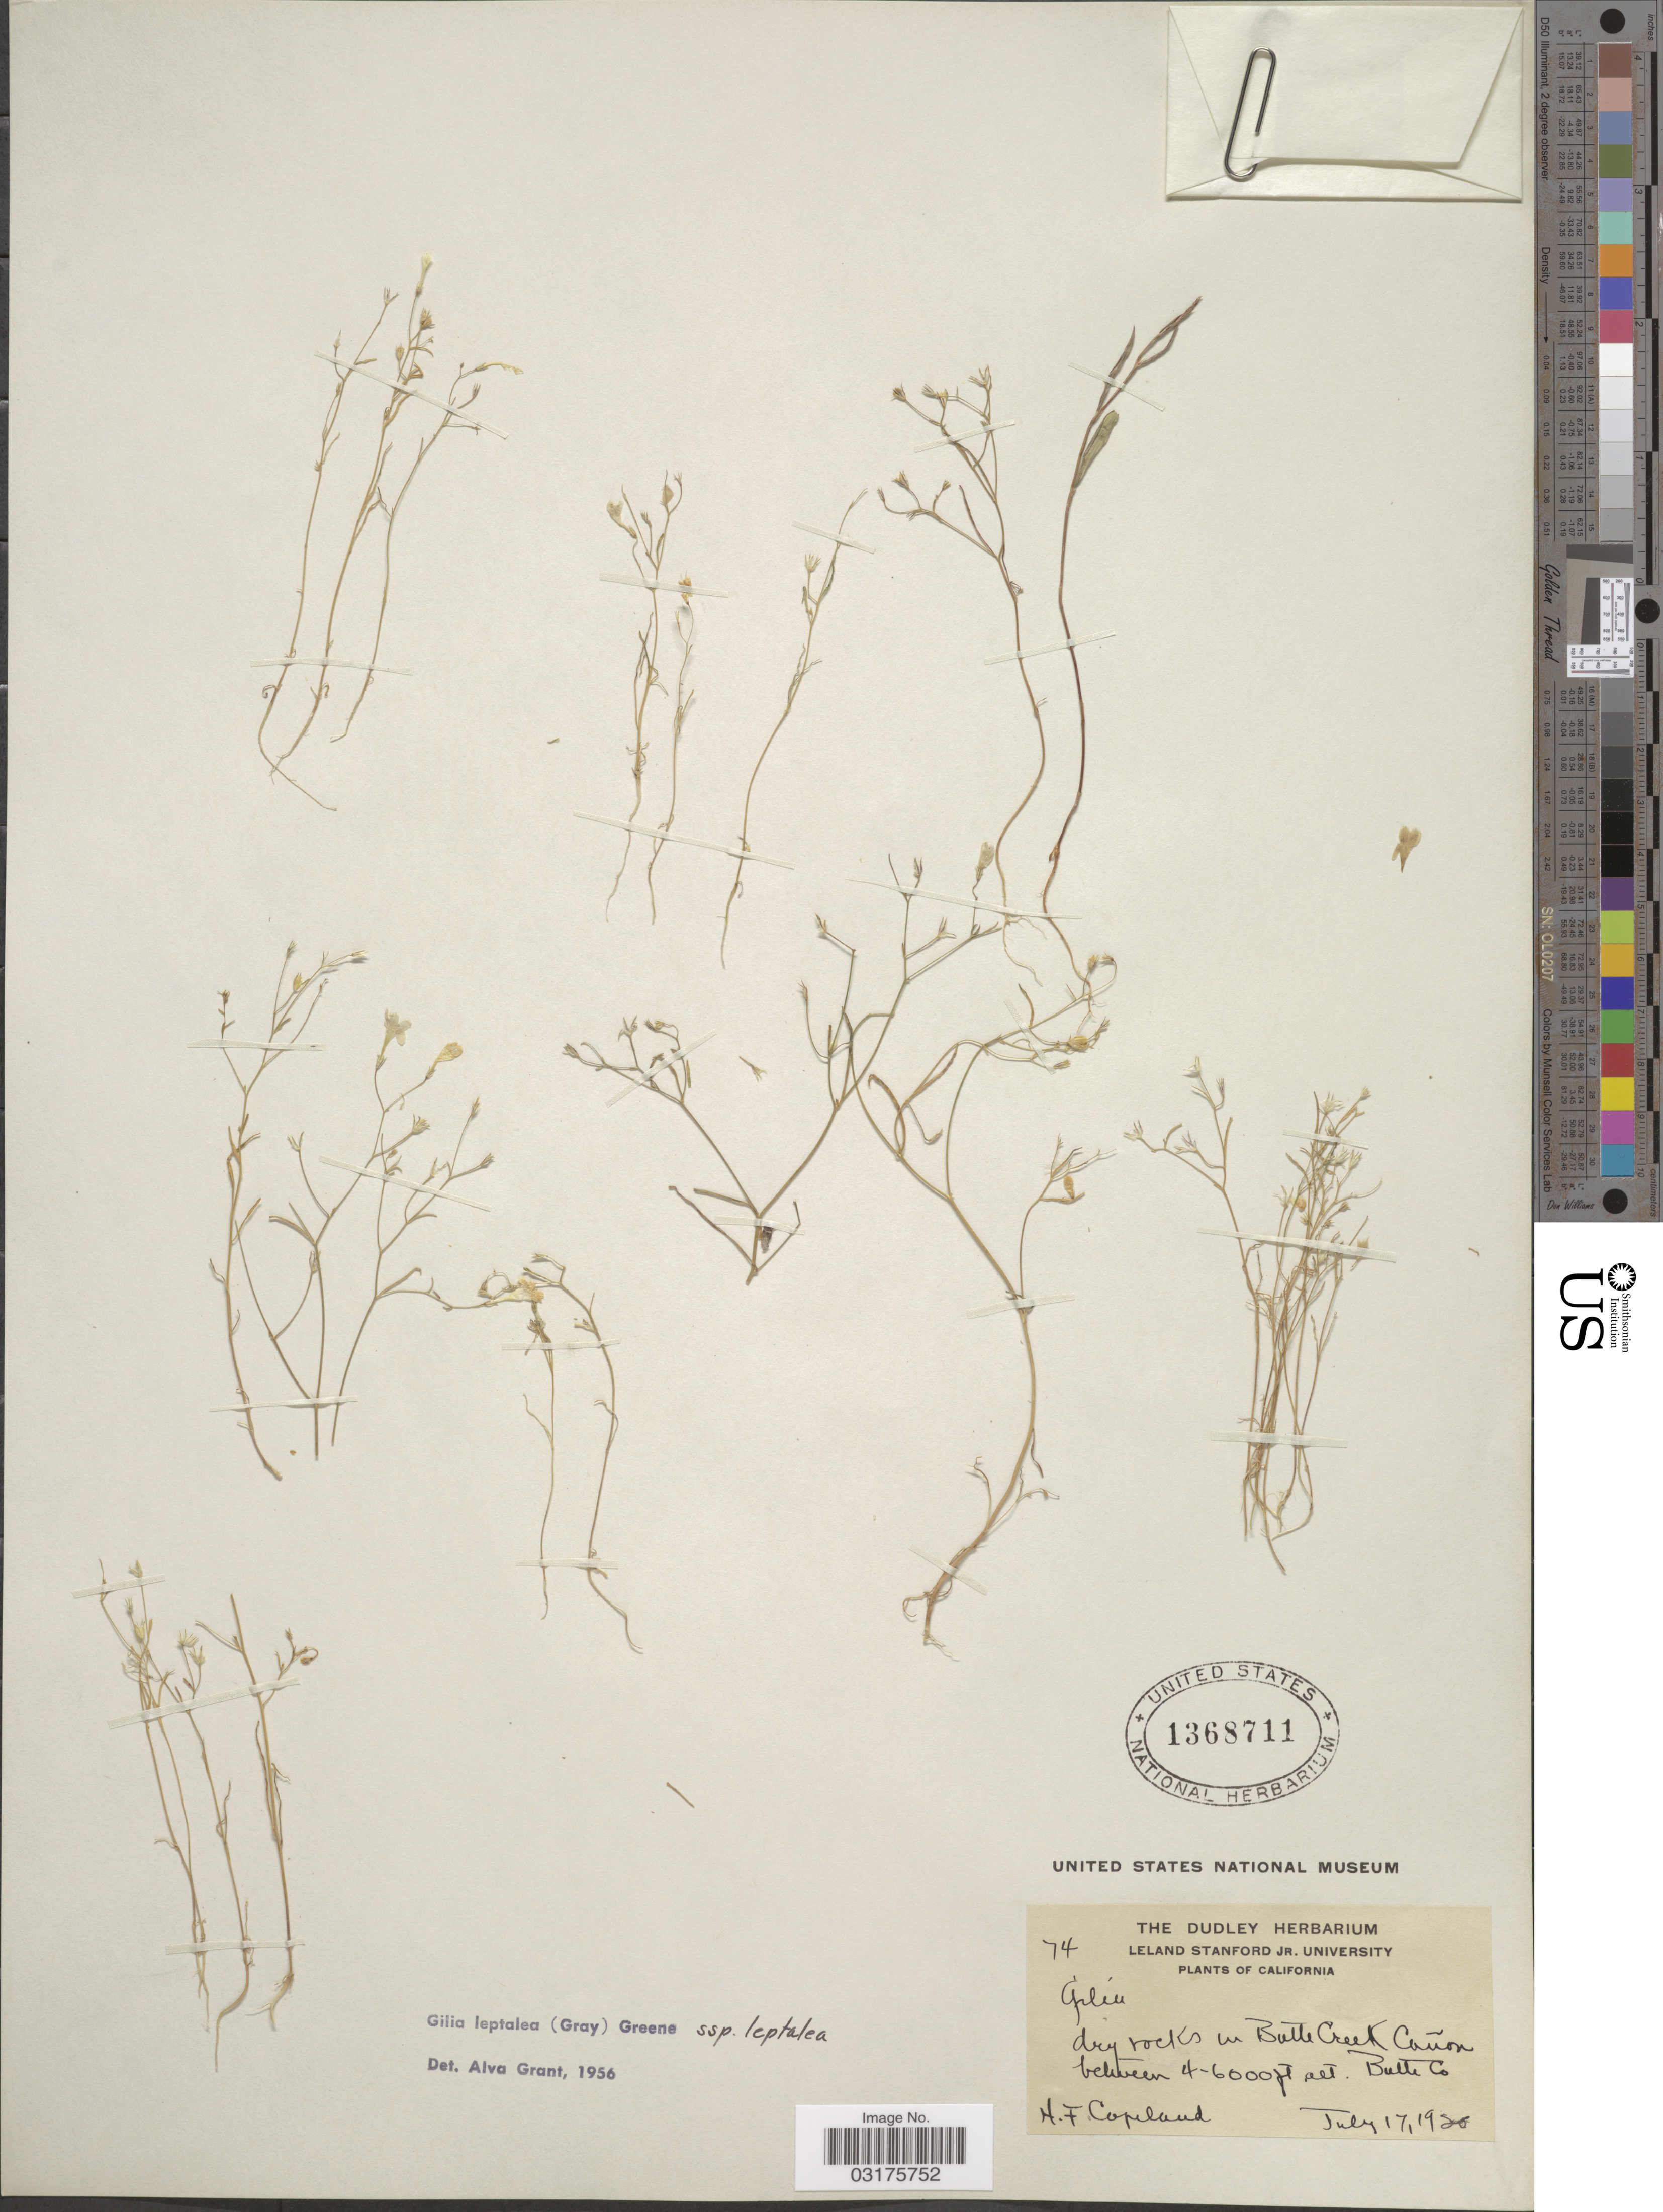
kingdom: Plantae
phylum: Tracheophyta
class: Magnoliopsida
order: Ericales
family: Polemoniaceae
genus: Navarretia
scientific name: Navarretia leptalea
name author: (A. Gray) L.A. Johnson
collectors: H. F. Copeland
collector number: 74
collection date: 1926-07-17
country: United States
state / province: California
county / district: Butte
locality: Butte Creek Cañon. Butte Co.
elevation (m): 1219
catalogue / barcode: US 1368711